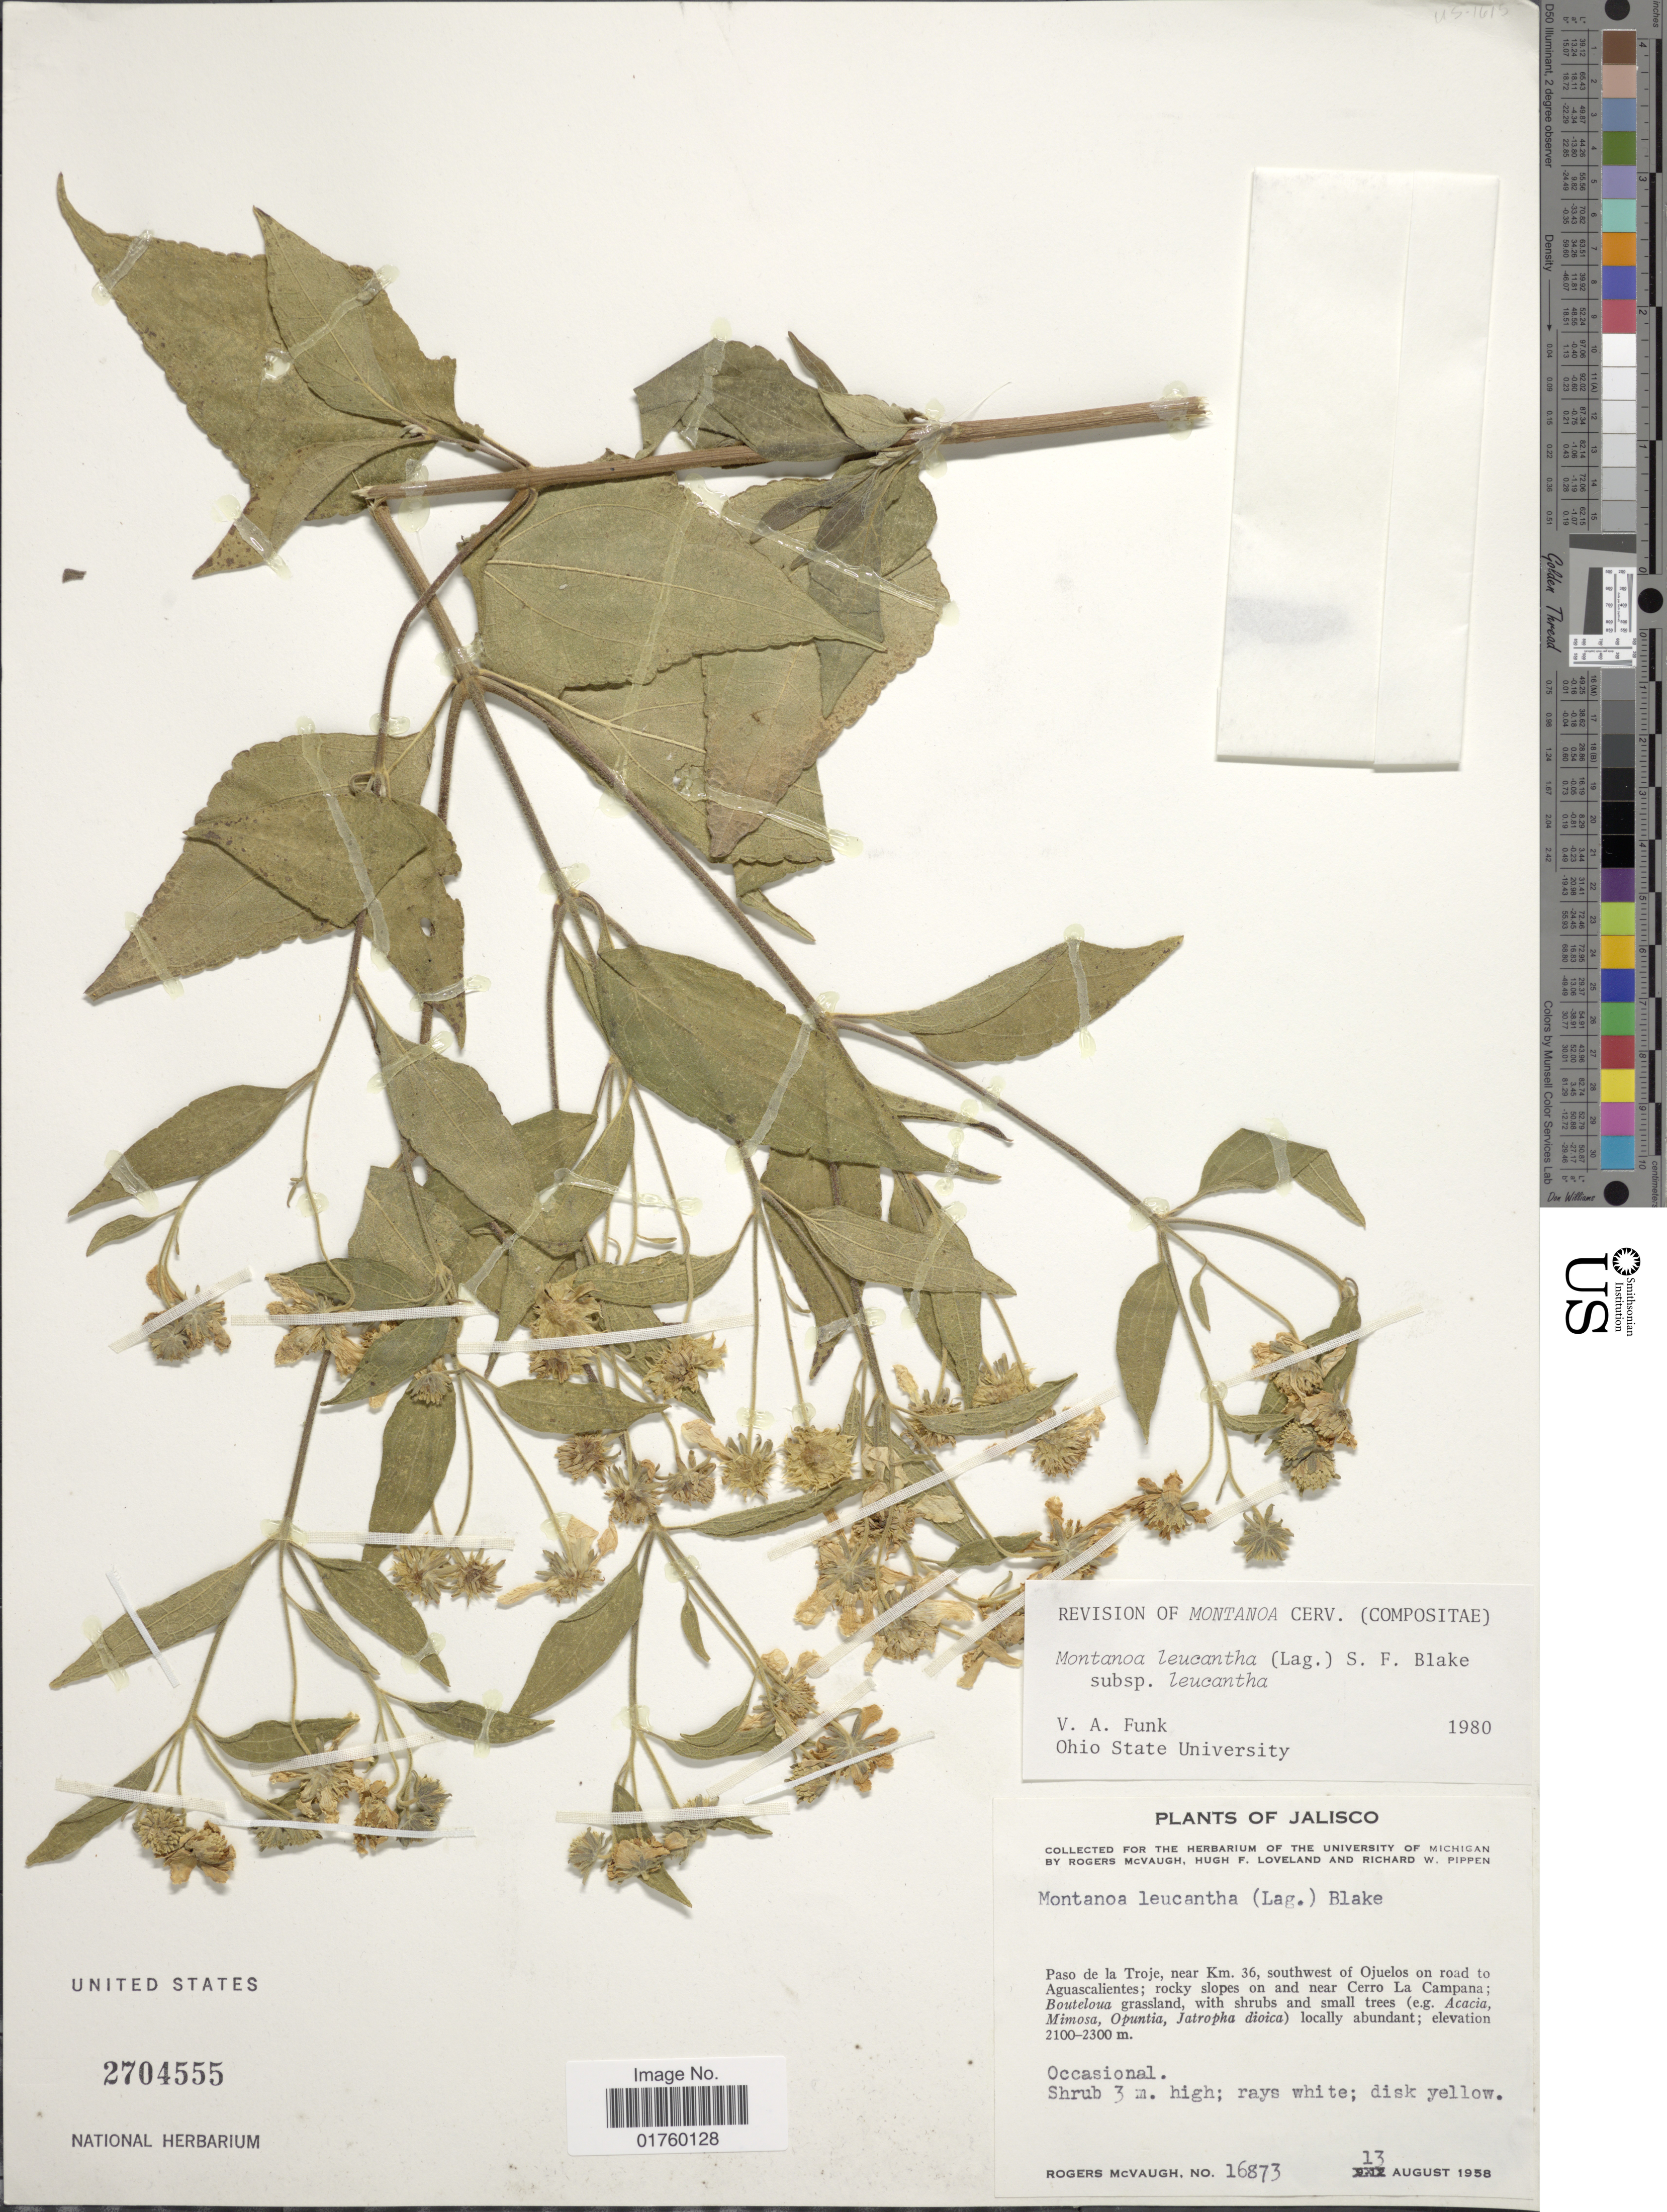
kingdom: Plantae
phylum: Tracheophyta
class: Magnoliopsida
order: Asterales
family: Asteraceae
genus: Montanoa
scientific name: Montanoa leucantha subsp. leucantha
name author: (Lag.) S.F. Blake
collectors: R. McVaugh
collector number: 16873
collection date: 1958-08-13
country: Mexico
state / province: Jalisco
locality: Paso de la Troje, near Km. 36, southwest of Ojuelos on road to Aguascalientes; rocky slopes on and near Cerro La Campana.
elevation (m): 2100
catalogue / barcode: US 2704555